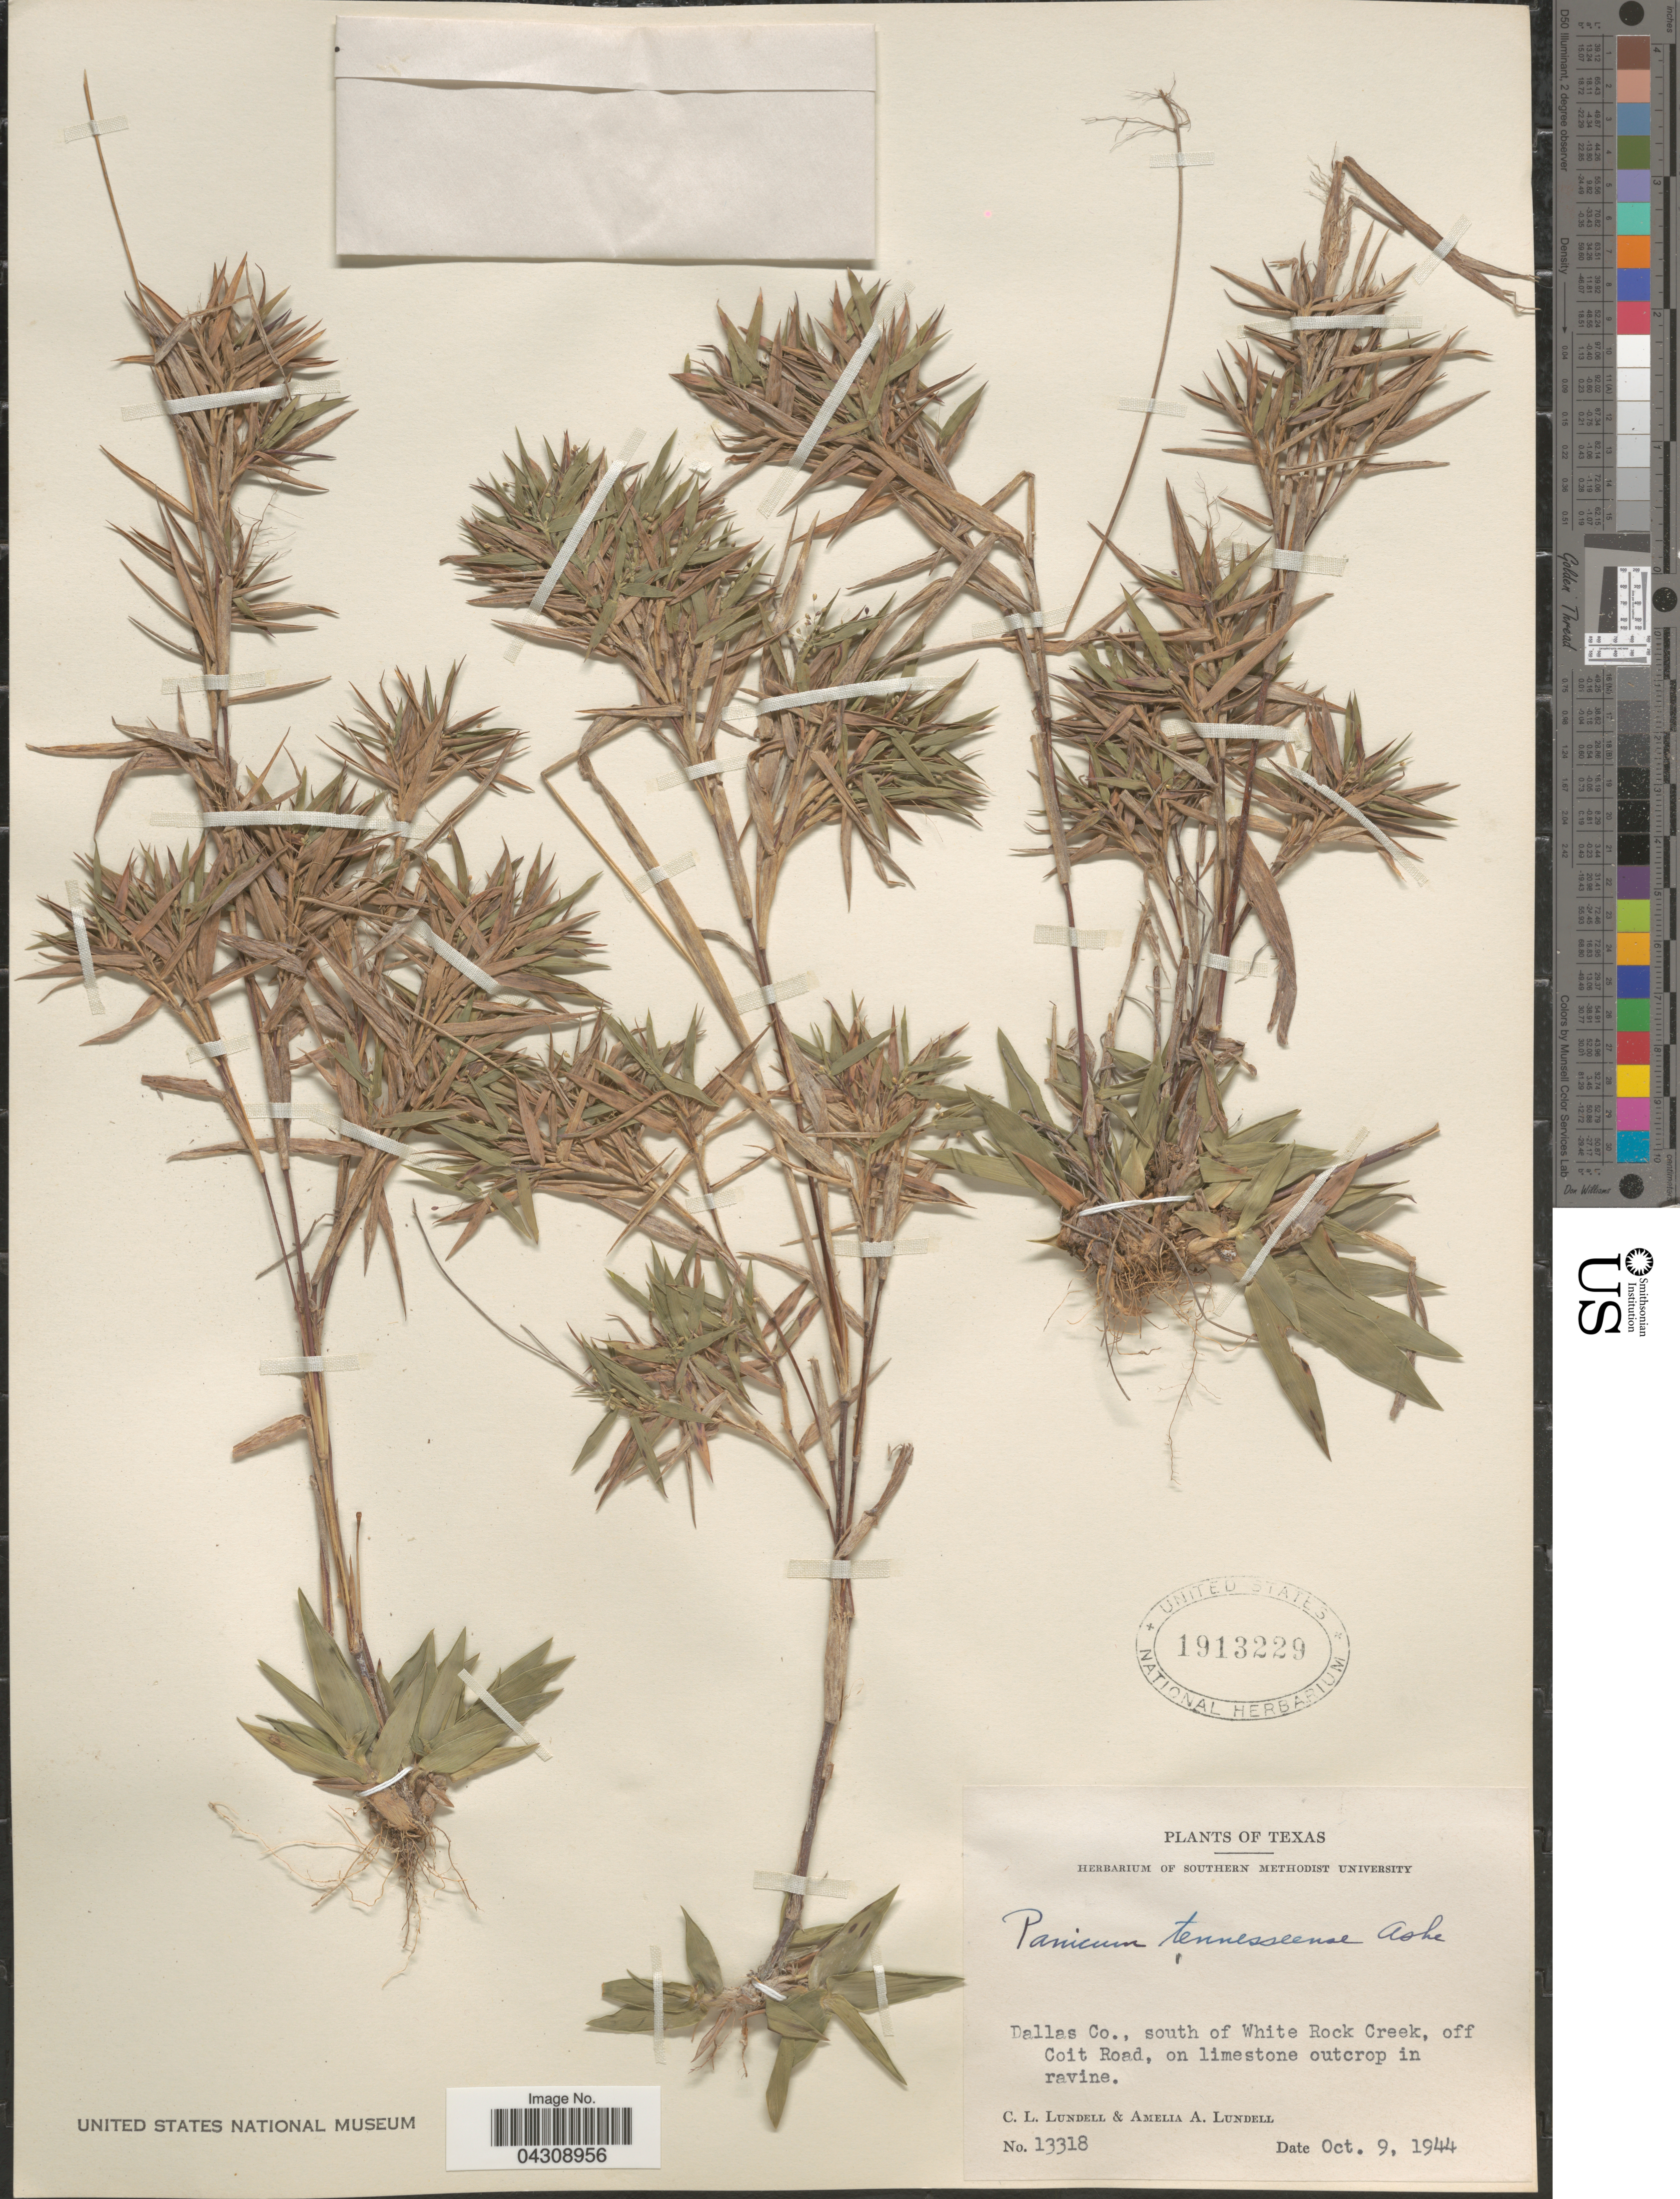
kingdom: Plantae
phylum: Tracheophyta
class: Liliopsida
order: Poales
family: Poaceae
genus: Dichanthelium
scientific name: Dichanthelium acuminatum var. acuminatum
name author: (Sw.) Gould & C.A. Clark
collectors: C. L. Lundell & A. A. Lundell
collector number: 13318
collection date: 1944-10-09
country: United States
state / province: Texas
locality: Dallas Co., south of White Rock Creek, off Coit Road, on limestone outcrop in ravine.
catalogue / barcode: US 1913229